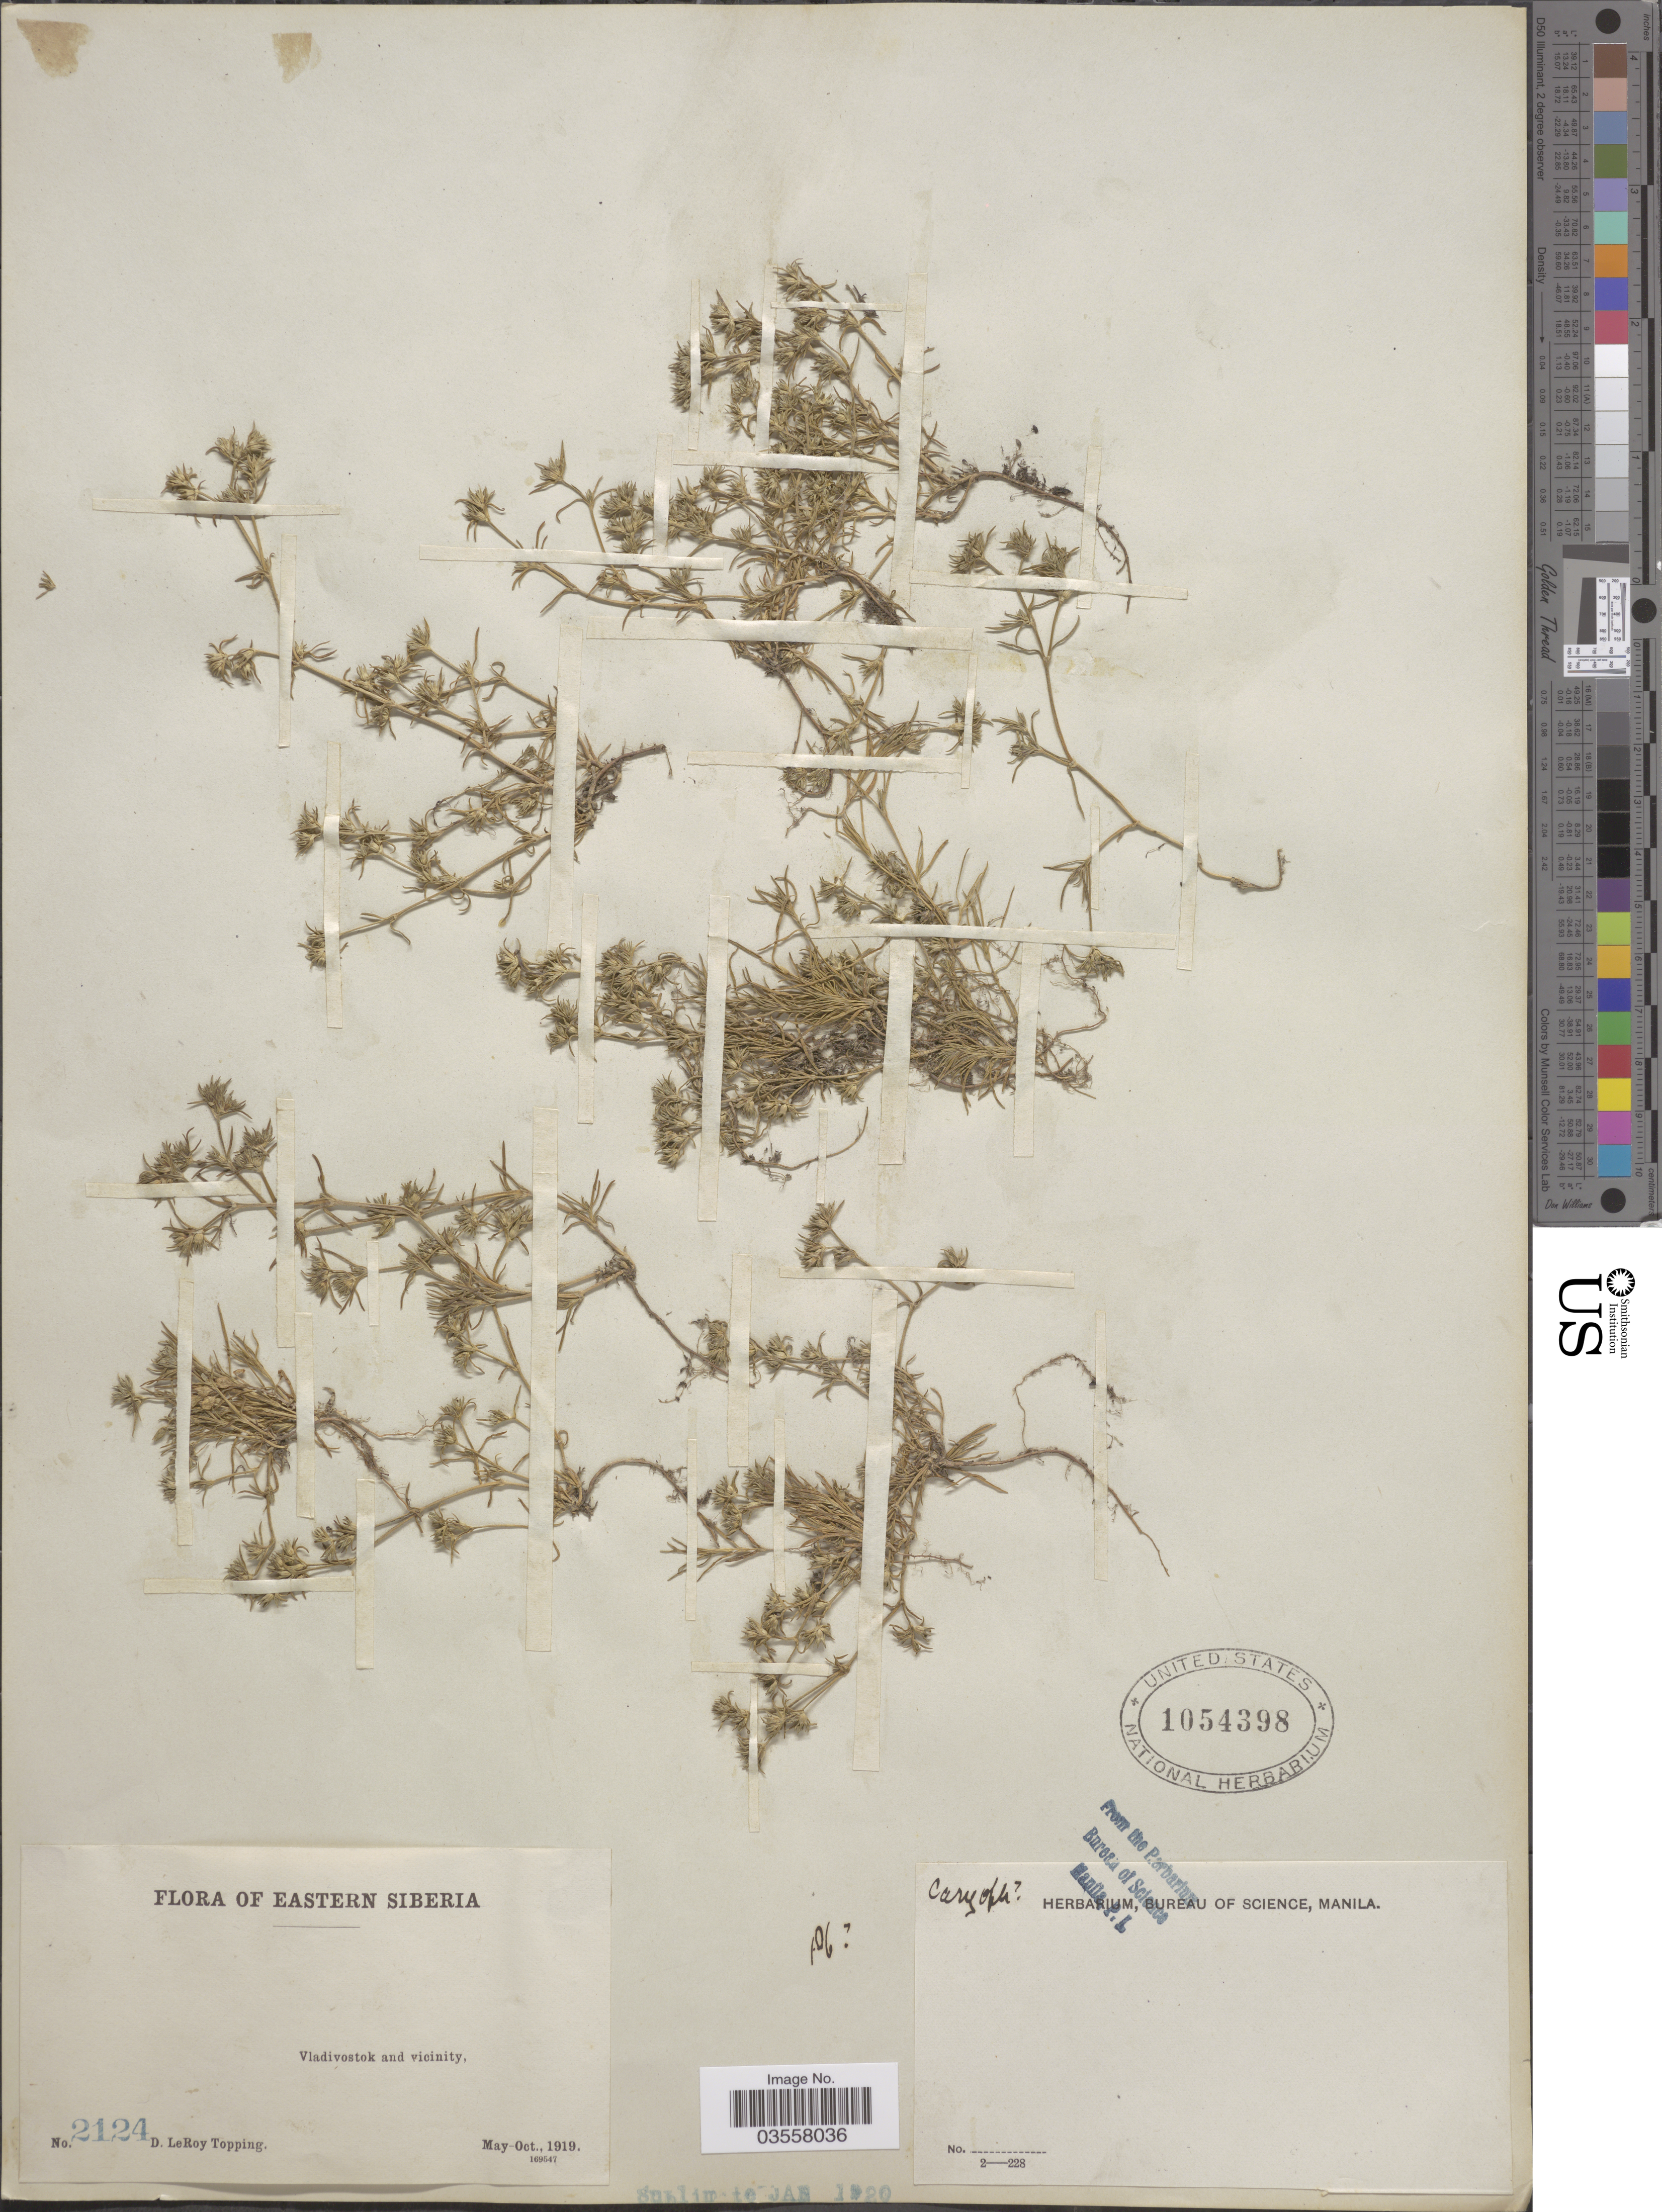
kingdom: Plantae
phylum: Tracheophyta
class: Magnoliopsida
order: Caryophyllales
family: Caryophyllaceae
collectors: D. L. Topping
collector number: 2124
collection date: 1919-05/1919-10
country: Russian Federation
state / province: Primorsky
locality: Eastern Siberia. Vladivostok and vicinity.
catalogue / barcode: US 1054398